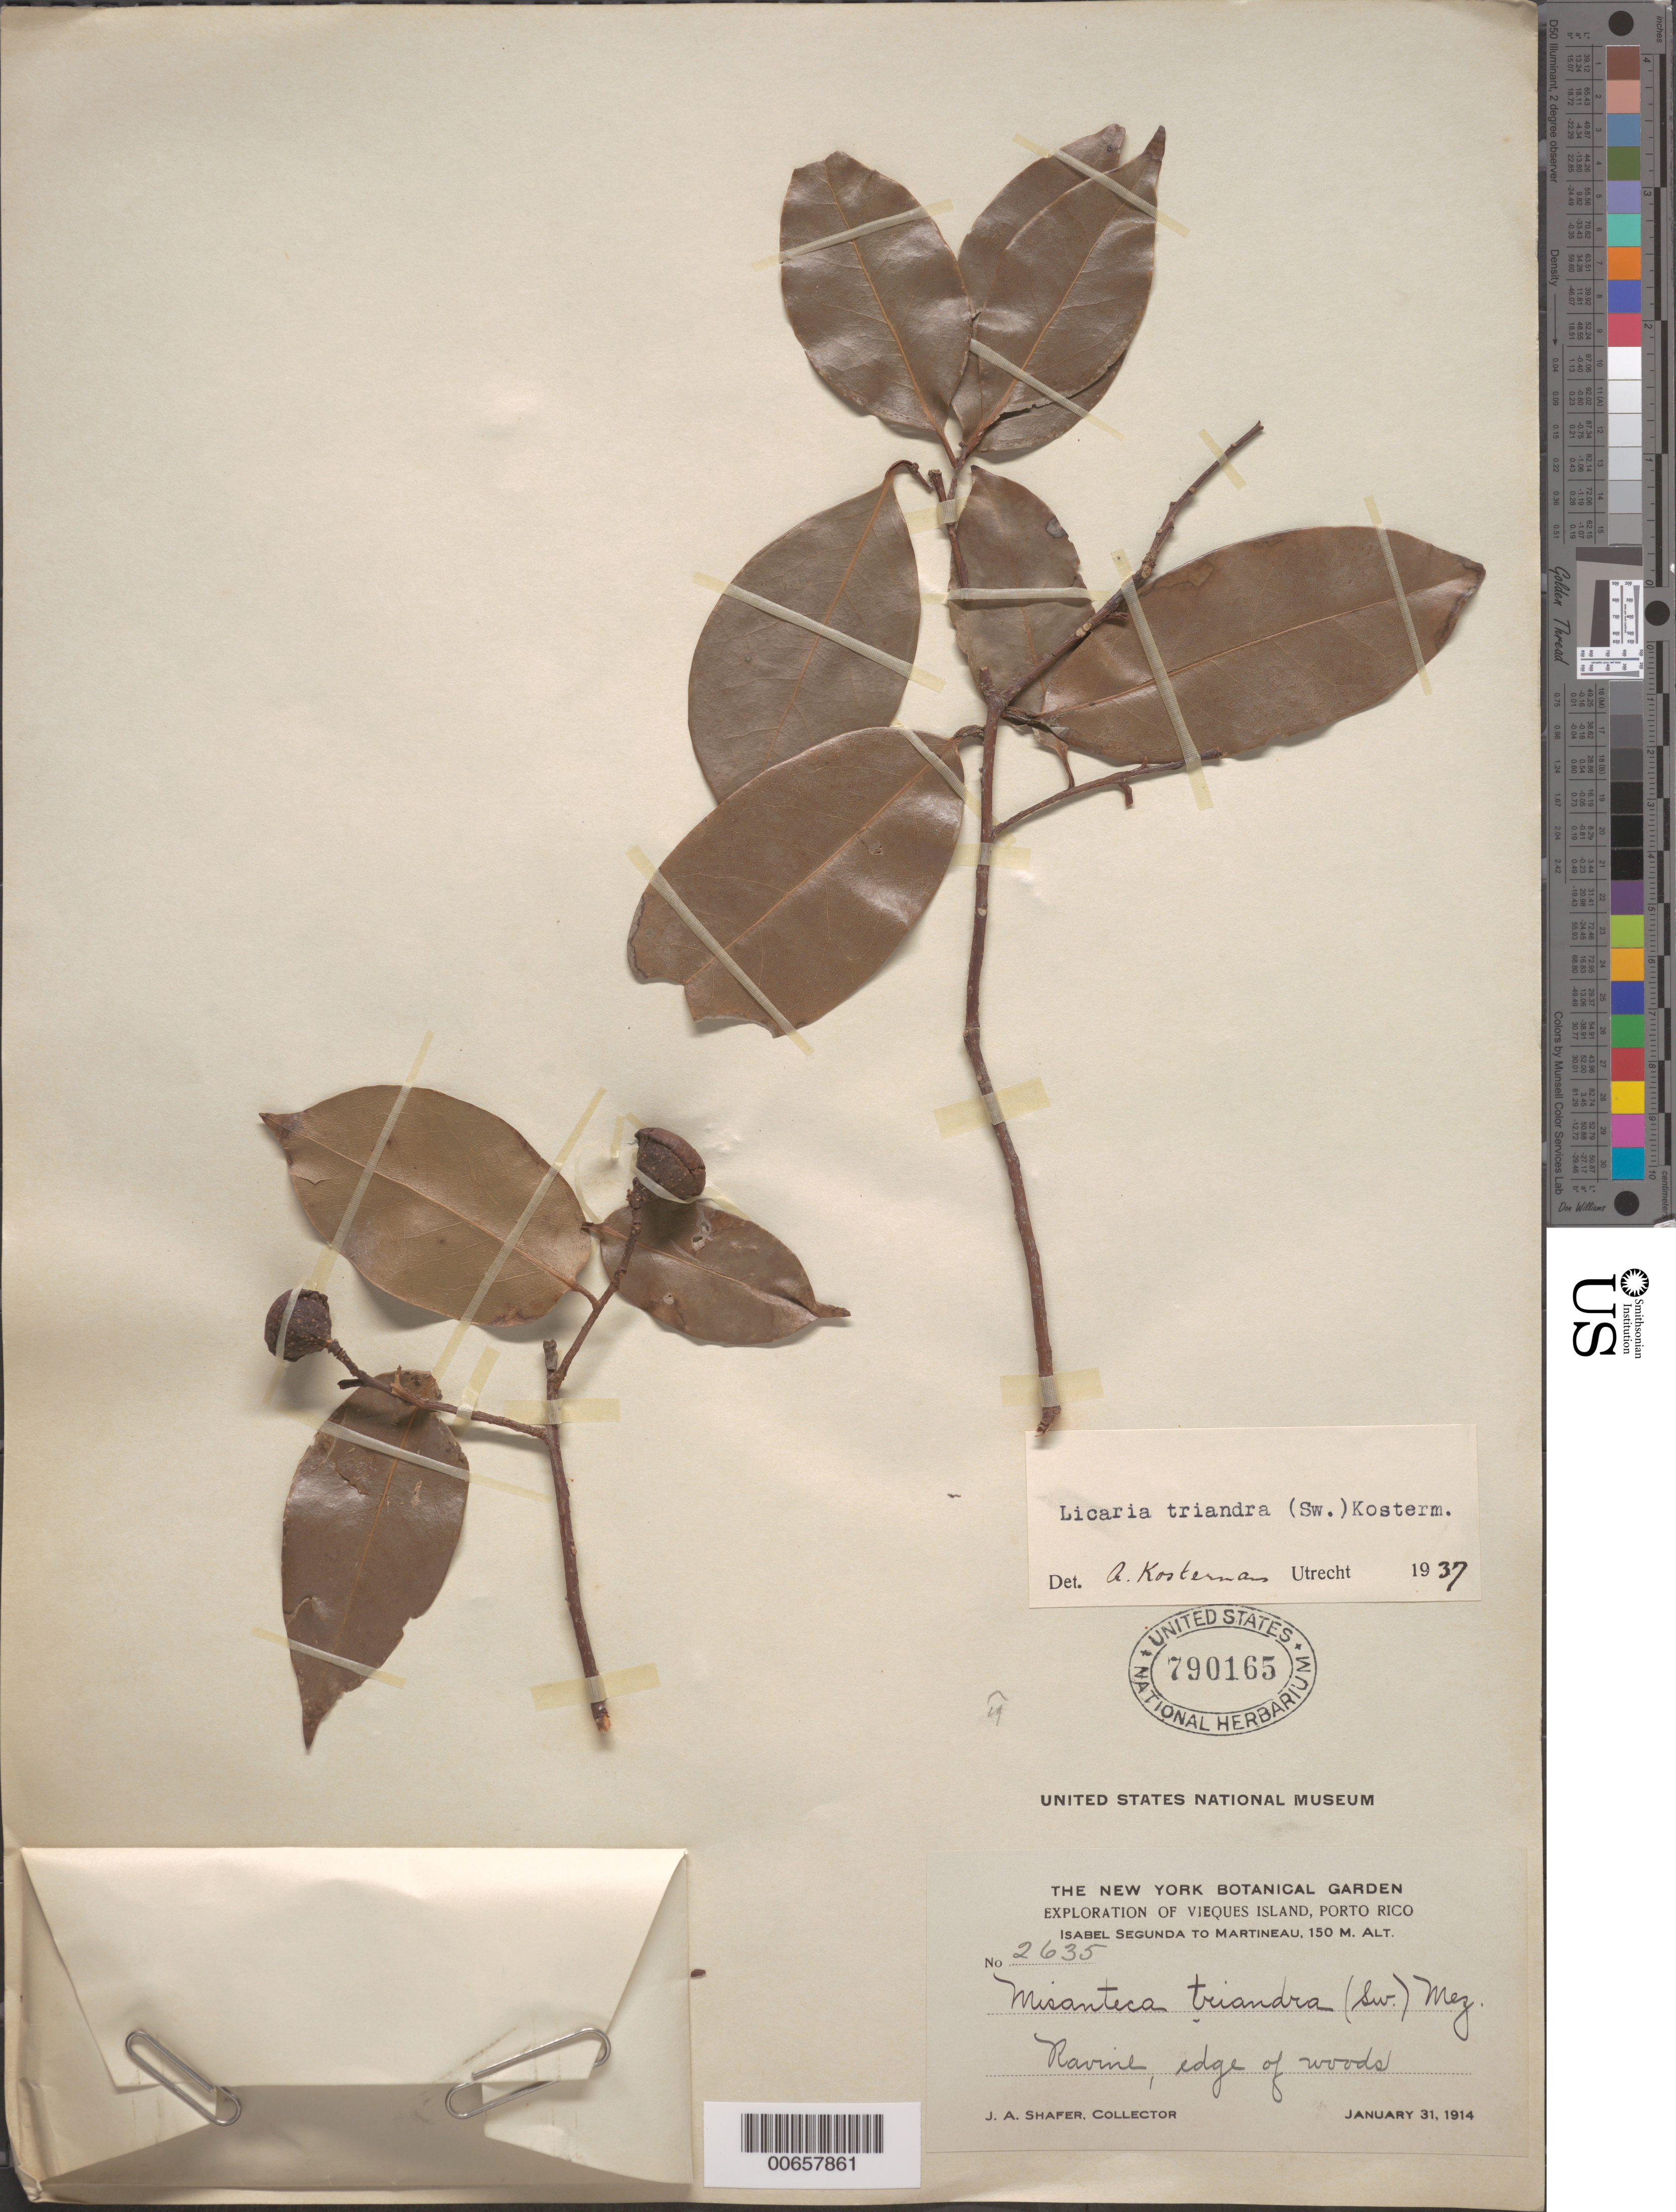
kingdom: Plantae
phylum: Tracheophyta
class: Magnoliopsida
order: Laurales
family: Lauraceae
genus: Licaria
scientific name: Licaria triandra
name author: (Sw.) Kosterm.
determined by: Kostermans, A. J. G. H.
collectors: J. A. Shafer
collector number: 2635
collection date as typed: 31 Jan 1914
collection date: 1914-01-31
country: Puerto Rico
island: Vieques Island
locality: Isabel Segunda to Martineau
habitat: Ravine, edge of woods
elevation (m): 150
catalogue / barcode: US 790165